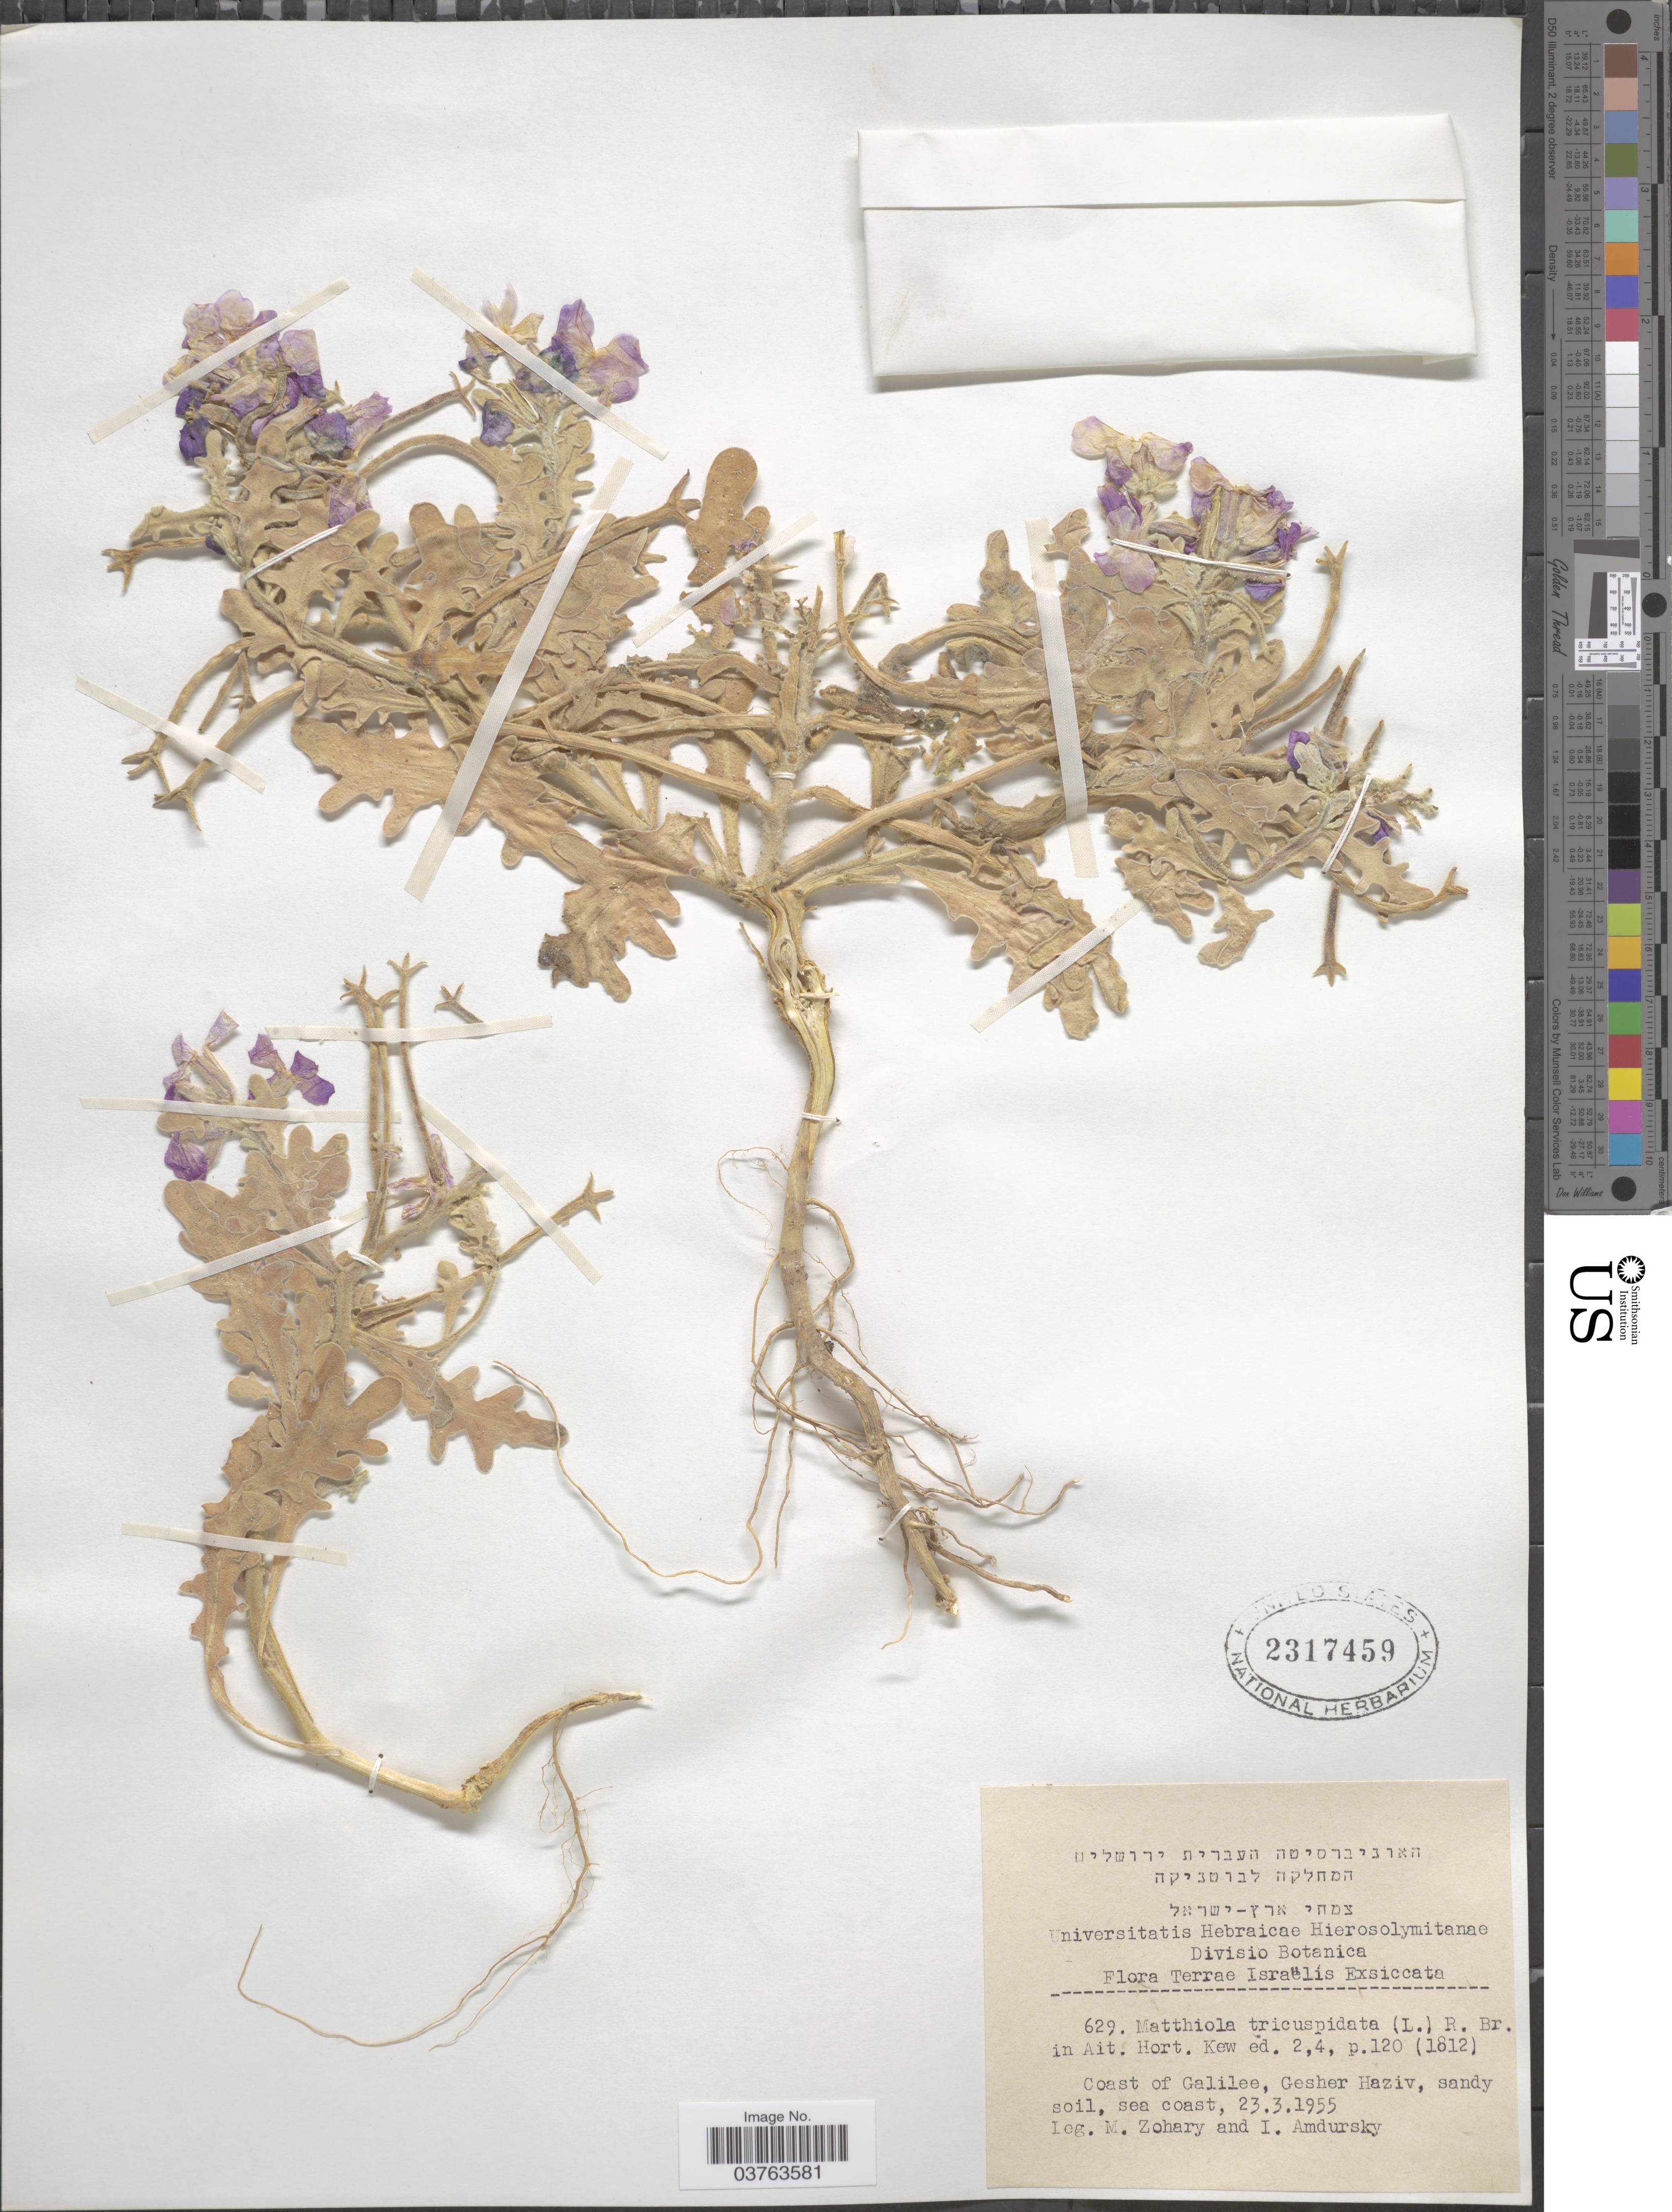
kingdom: Plantae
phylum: Tracheophyta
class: Magnoliopsida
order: Brassicales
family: Brassicaceae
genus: Matthiola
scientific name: Matthiola tricuspidata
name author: (L.) W.T. Aiton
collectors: M. Zohary & I. Amdursky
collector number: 629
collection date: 1955-03-23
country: Israel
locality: Terræ Israëlis. Coast of Galilee, Gesher Haziv.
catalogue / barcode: US 2317459